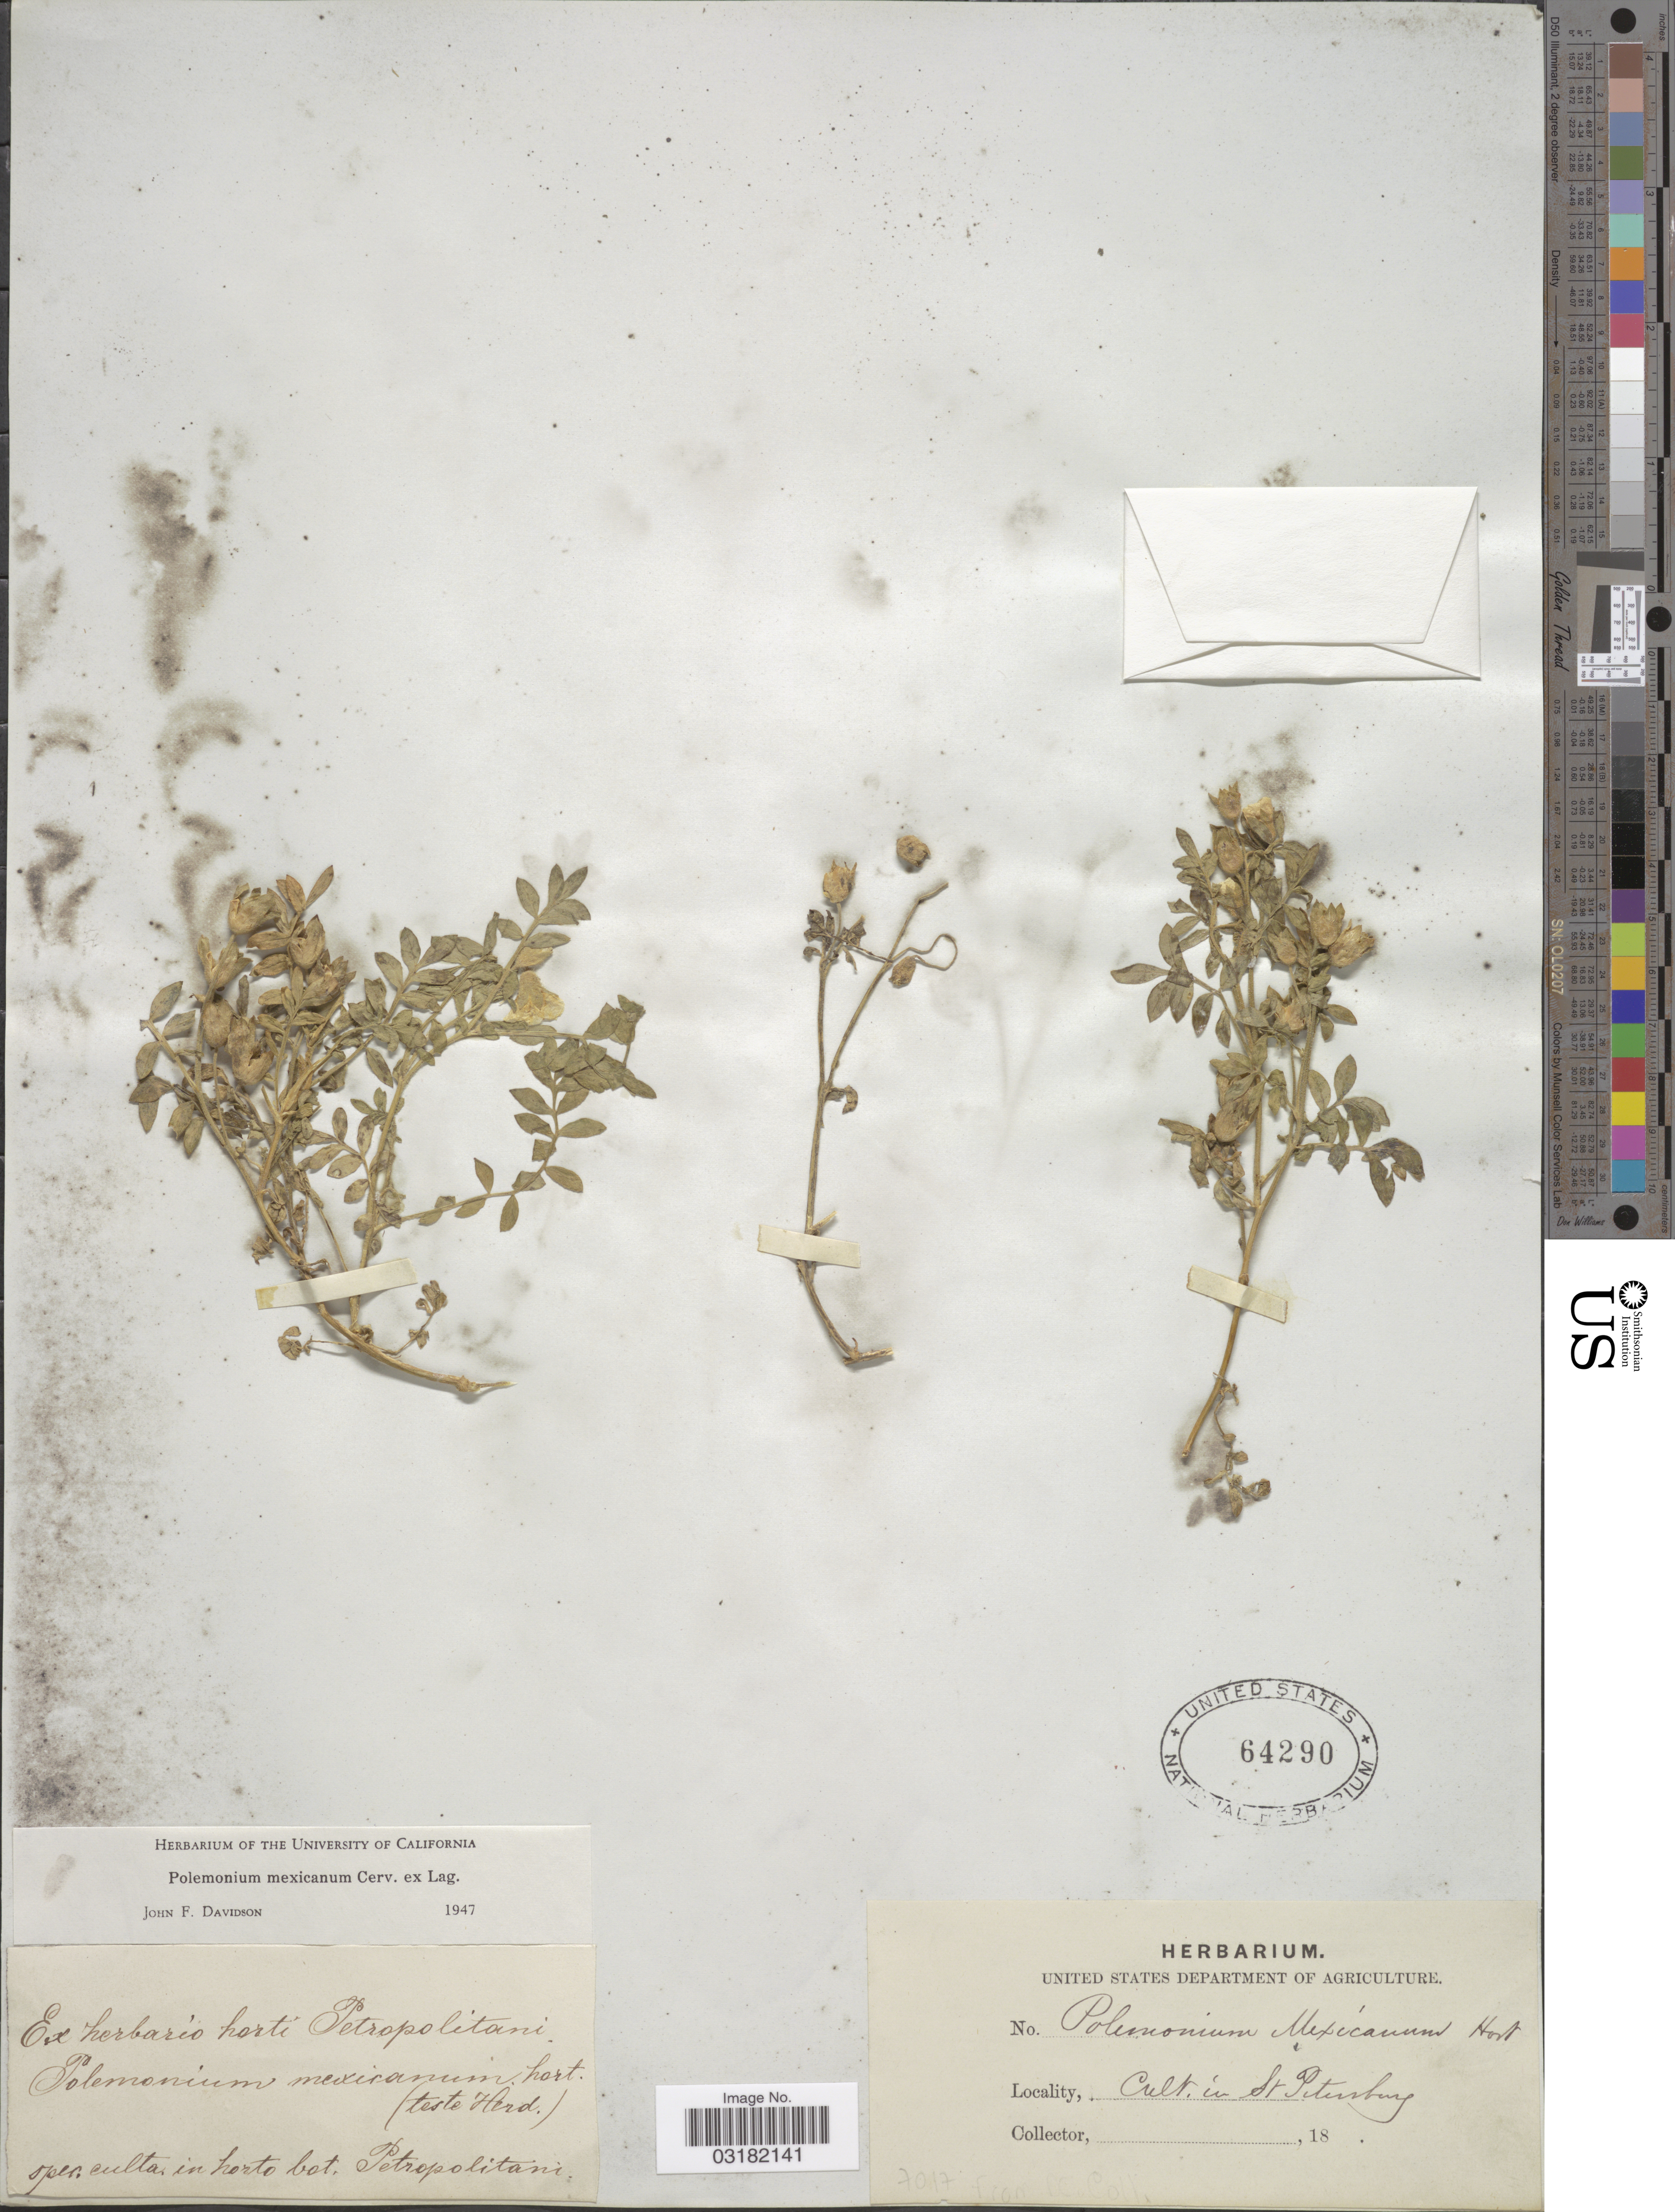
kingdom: Plantae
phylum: Tracheophyta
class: Magnoliopsida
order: Ericales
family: Polemoniaceae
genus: Polemonium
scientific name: Polemonium mexicanum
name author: Cerv. ex Lag.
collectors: ex Herb. Horti Bot. Petropolitani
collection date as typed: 18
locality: Horto bot. Petropolitani. St Petersburg.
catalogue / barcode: US 64290